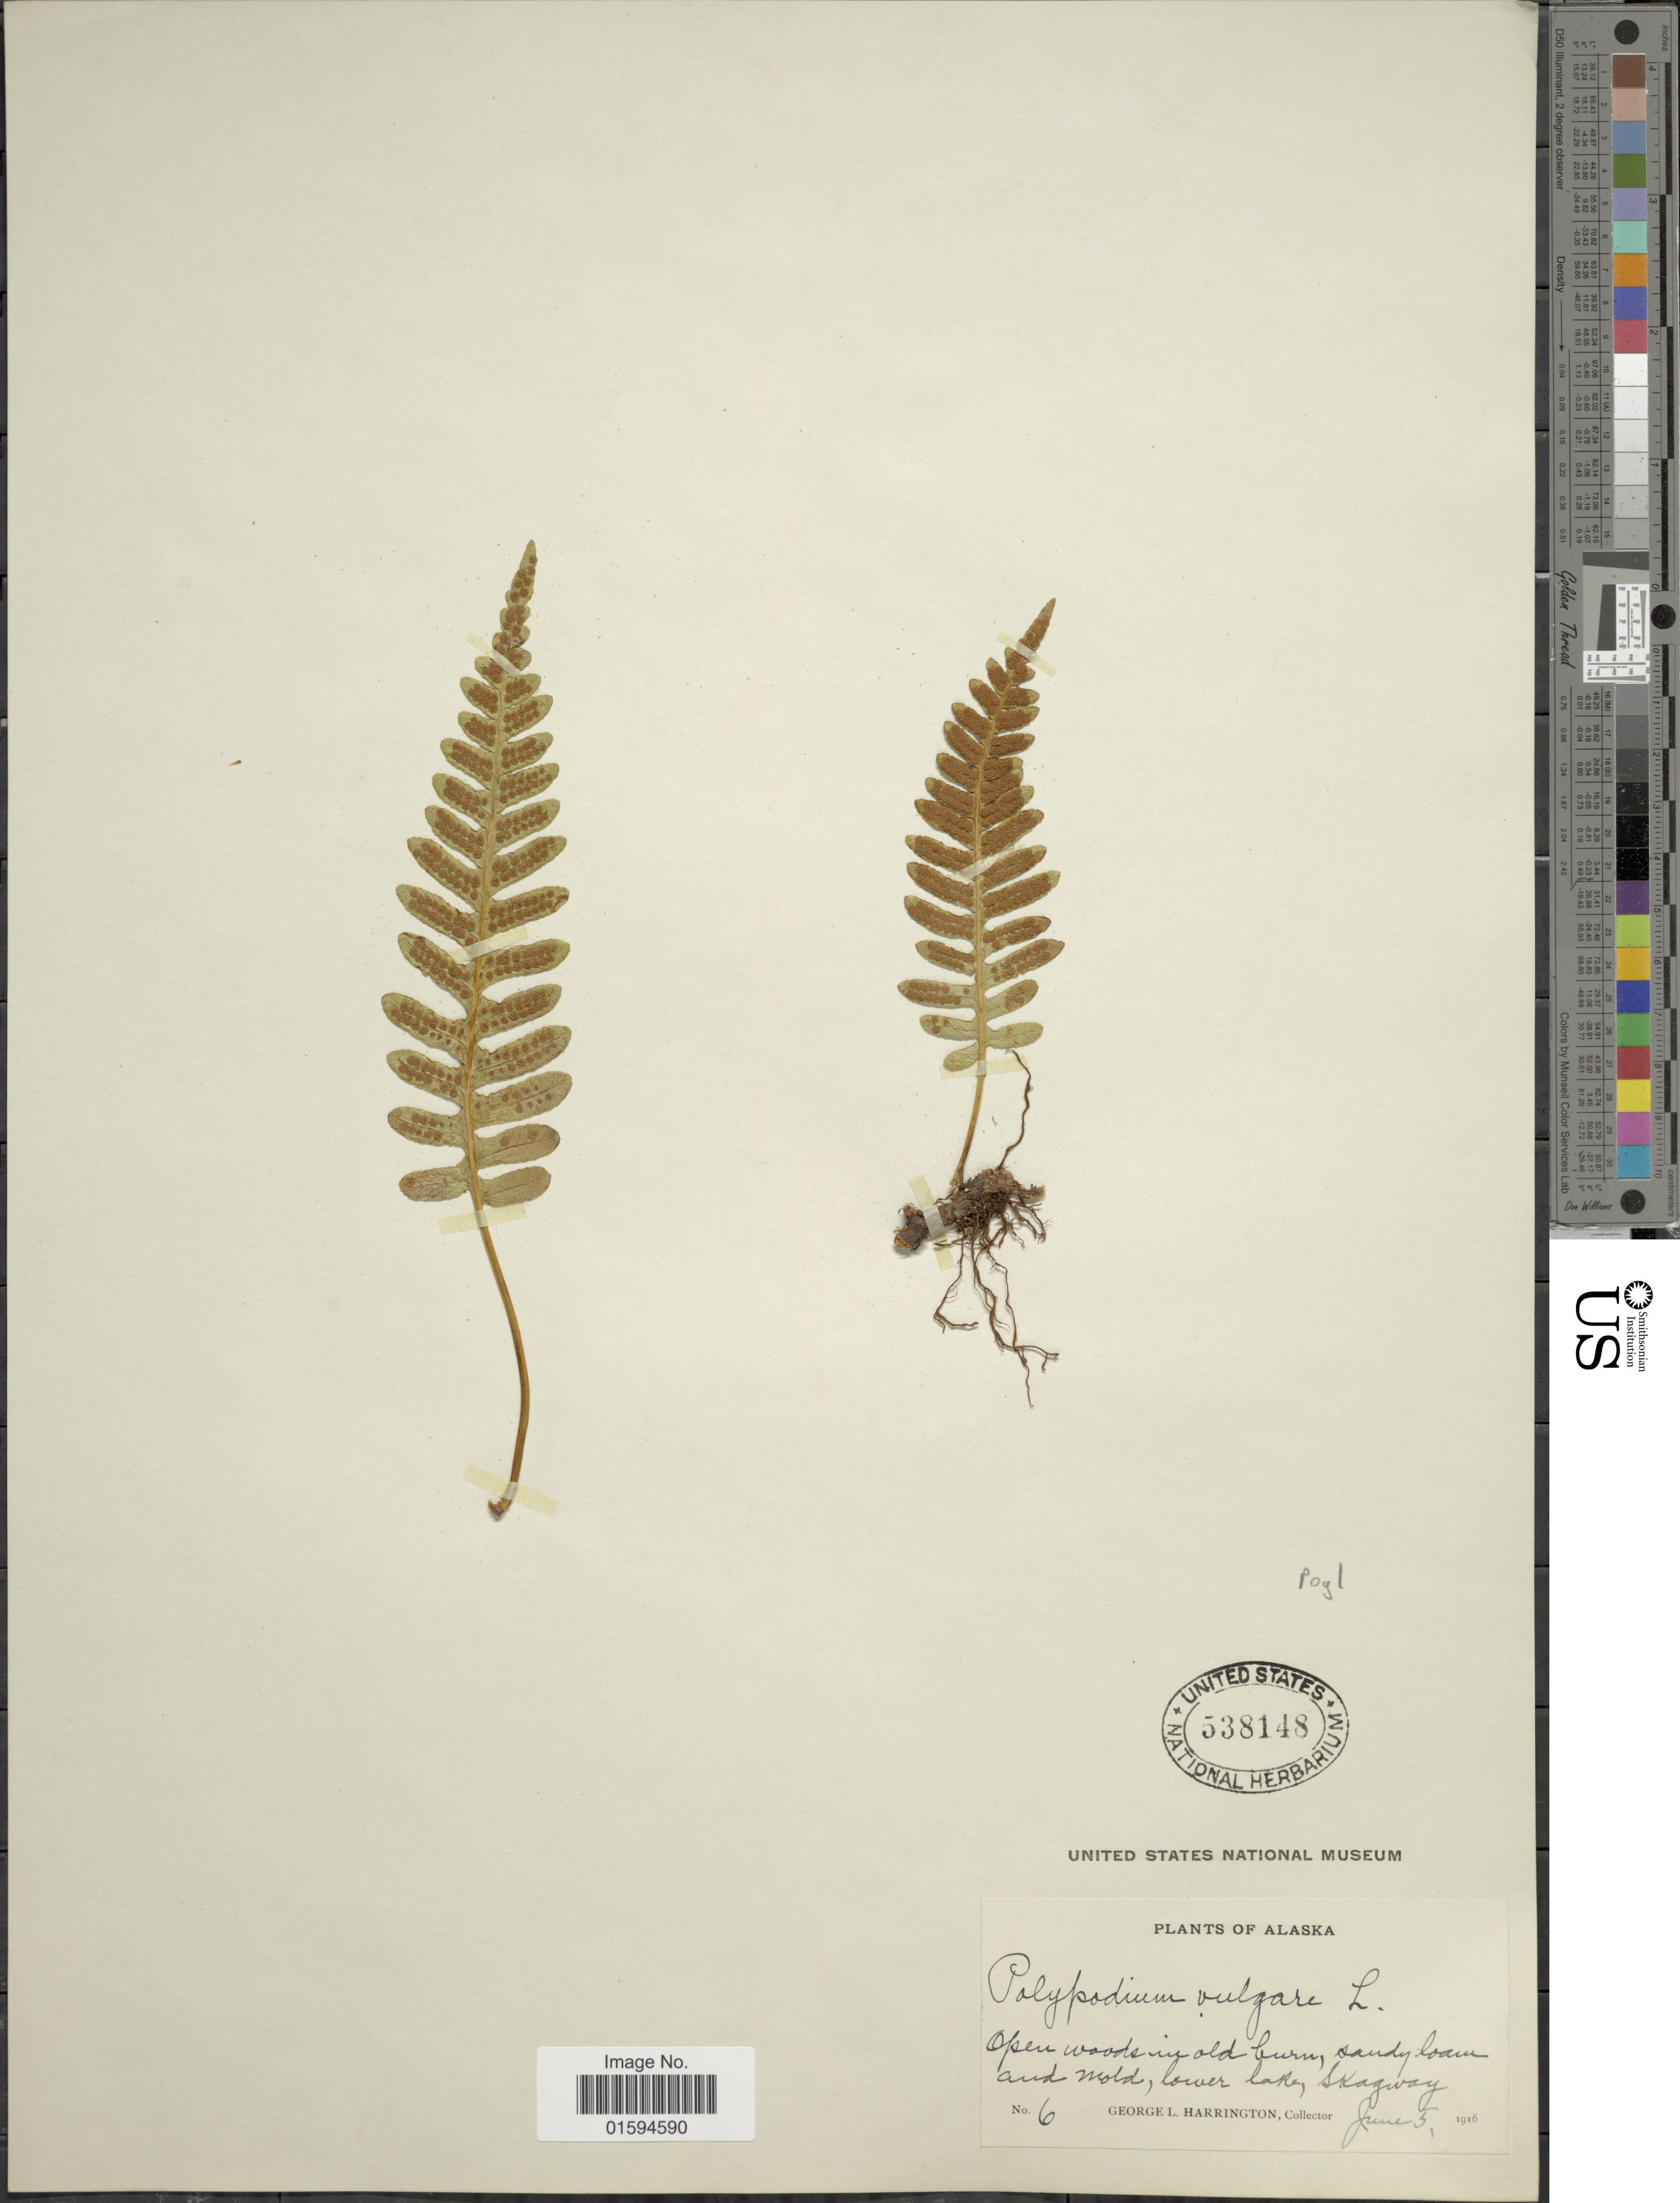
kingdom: Plantae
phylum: Tracheophyta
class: Polypodiopsida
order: Polypodiales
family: Polypodiaceae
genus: Polypodium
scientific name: Polypodium glycyrrhiza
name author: D.C. Eaton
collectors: G. Harrington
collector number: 6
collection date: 1916-06-05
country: United States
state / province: Alaska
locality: Open woods in old burn, sandy loam and mold, lower lake, Skagway.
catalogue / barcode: US 538148